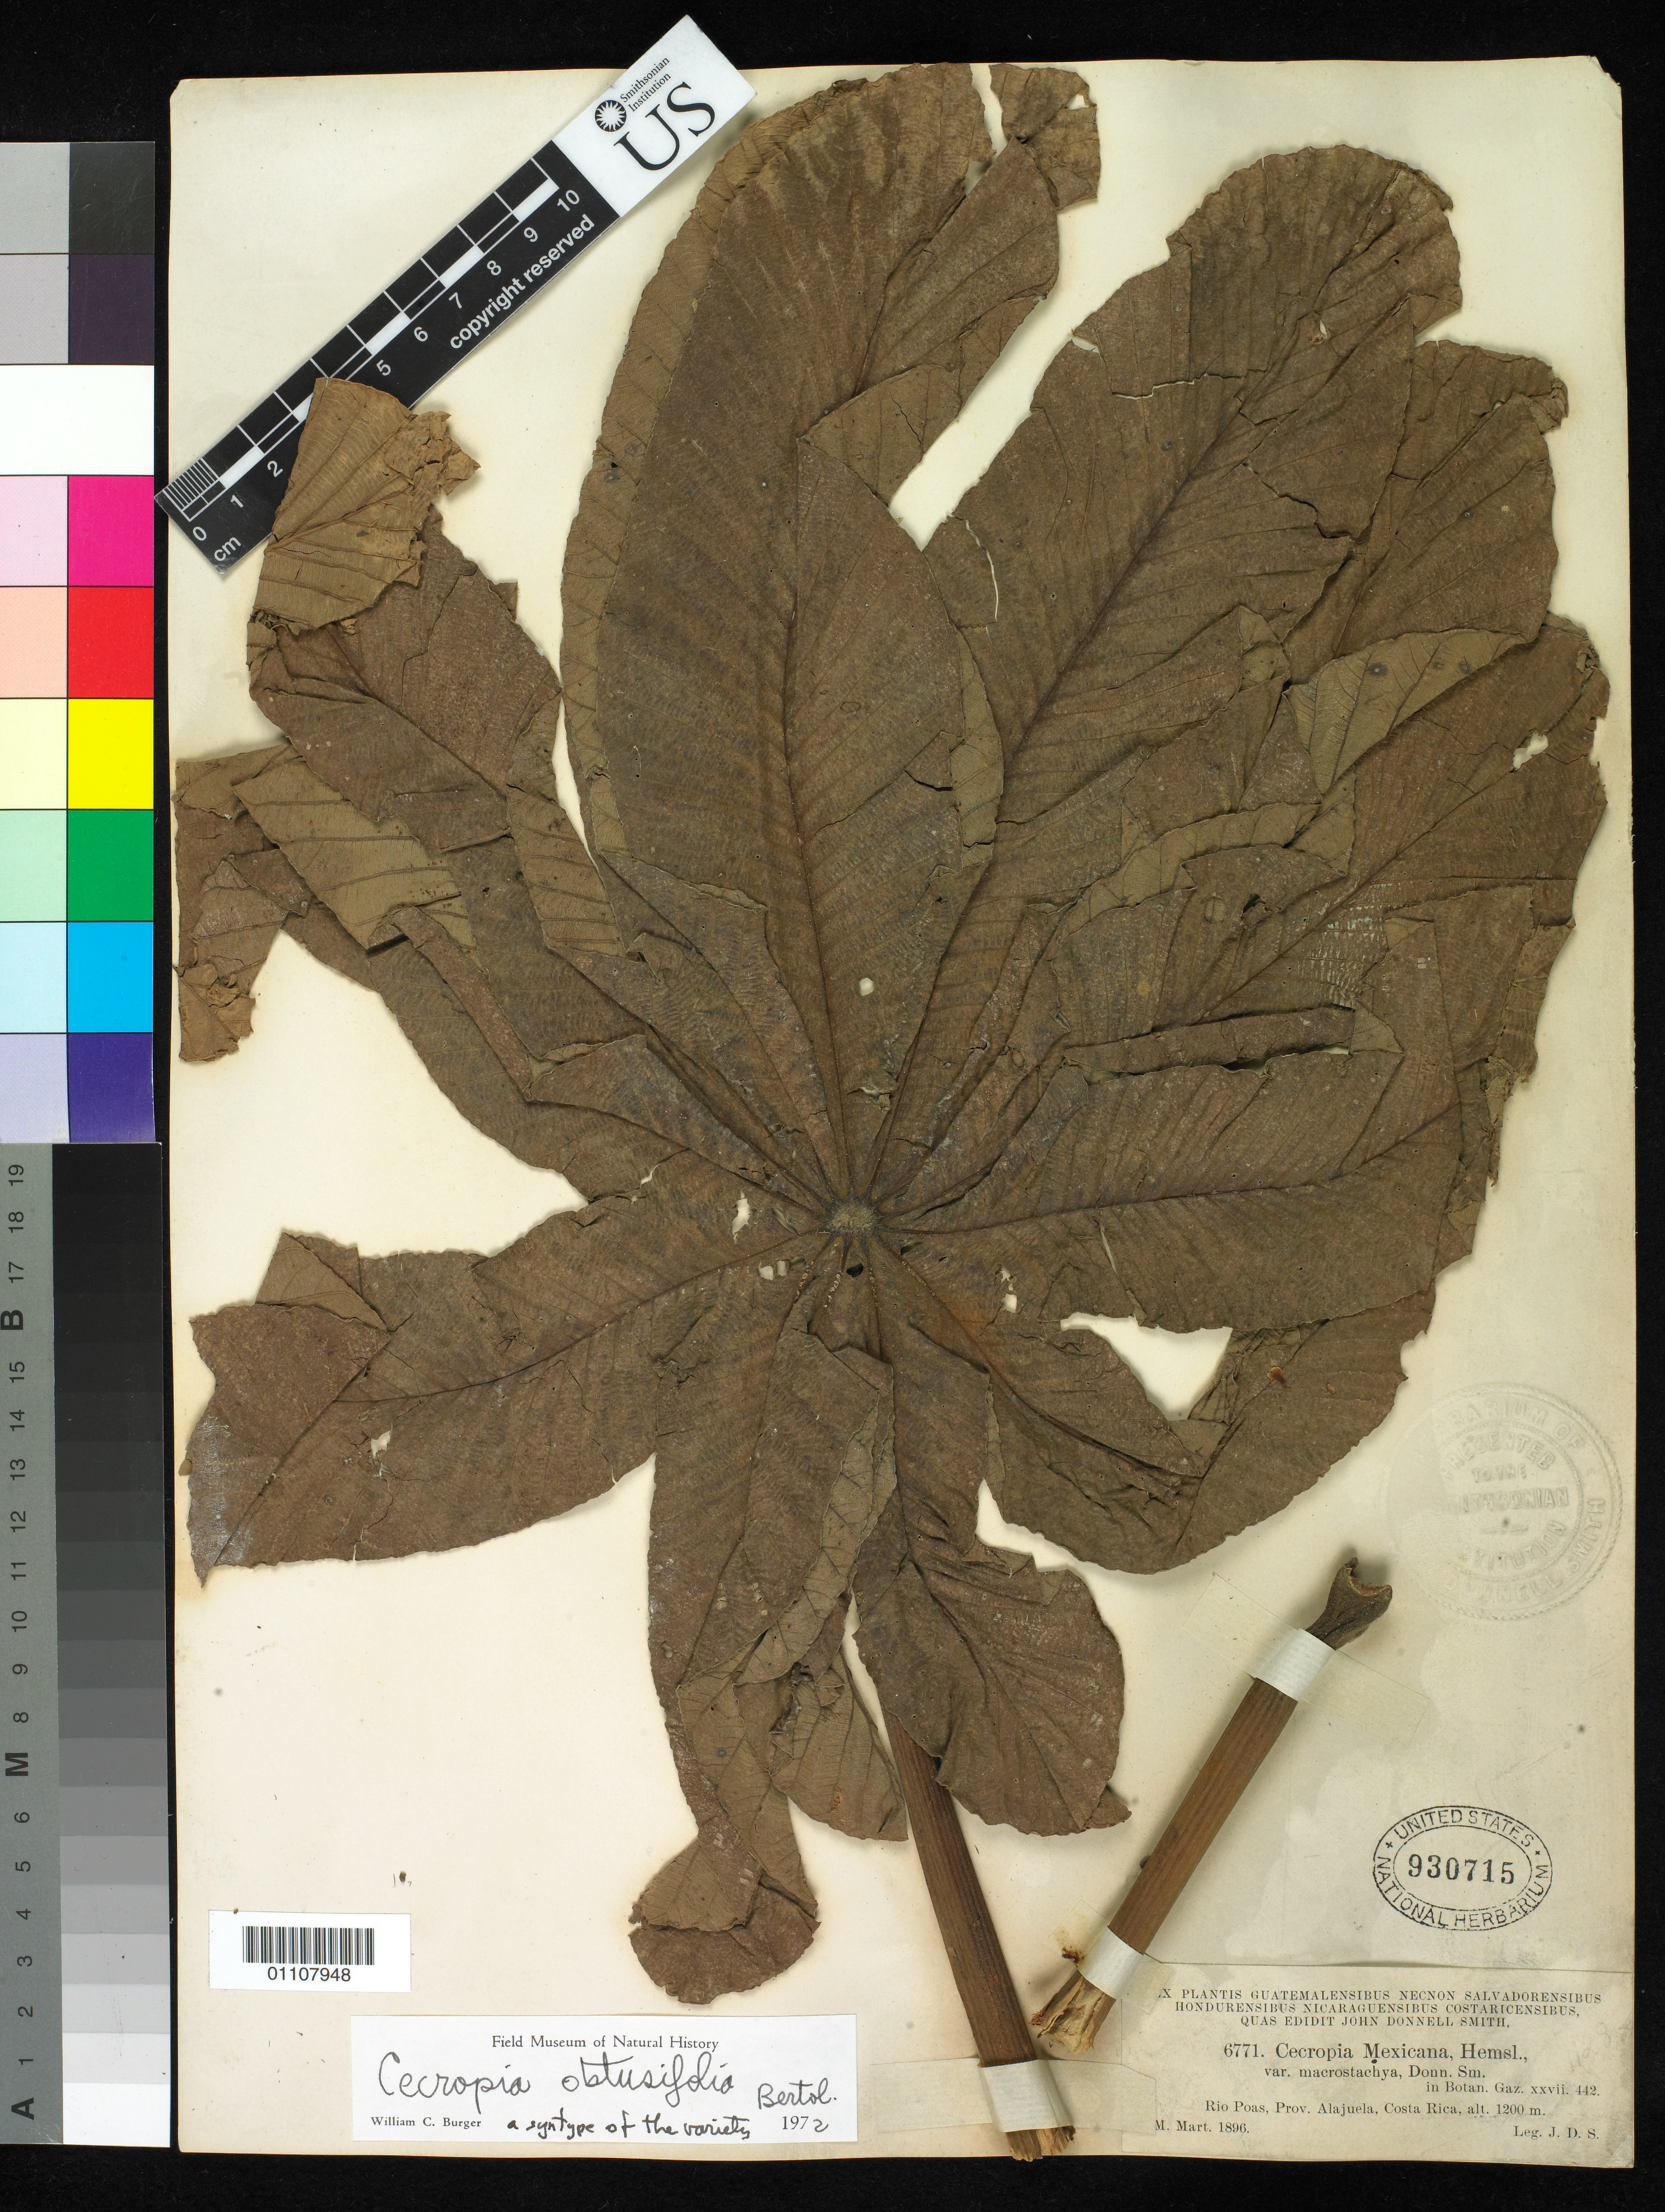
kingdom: Plantae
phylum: Tracheophyta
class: Magnoliopsida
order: Rosales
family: Urticaceae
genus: Cecropia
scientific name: Cecropia mexicana var. macrostachya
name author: Donn. Sm.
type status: Syntype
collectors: J. Donnell Smith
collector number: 6771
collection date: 1896-03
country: Costa Rica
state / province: Alajuela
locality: Rio Poas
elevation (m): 1200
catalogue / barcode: US 930715